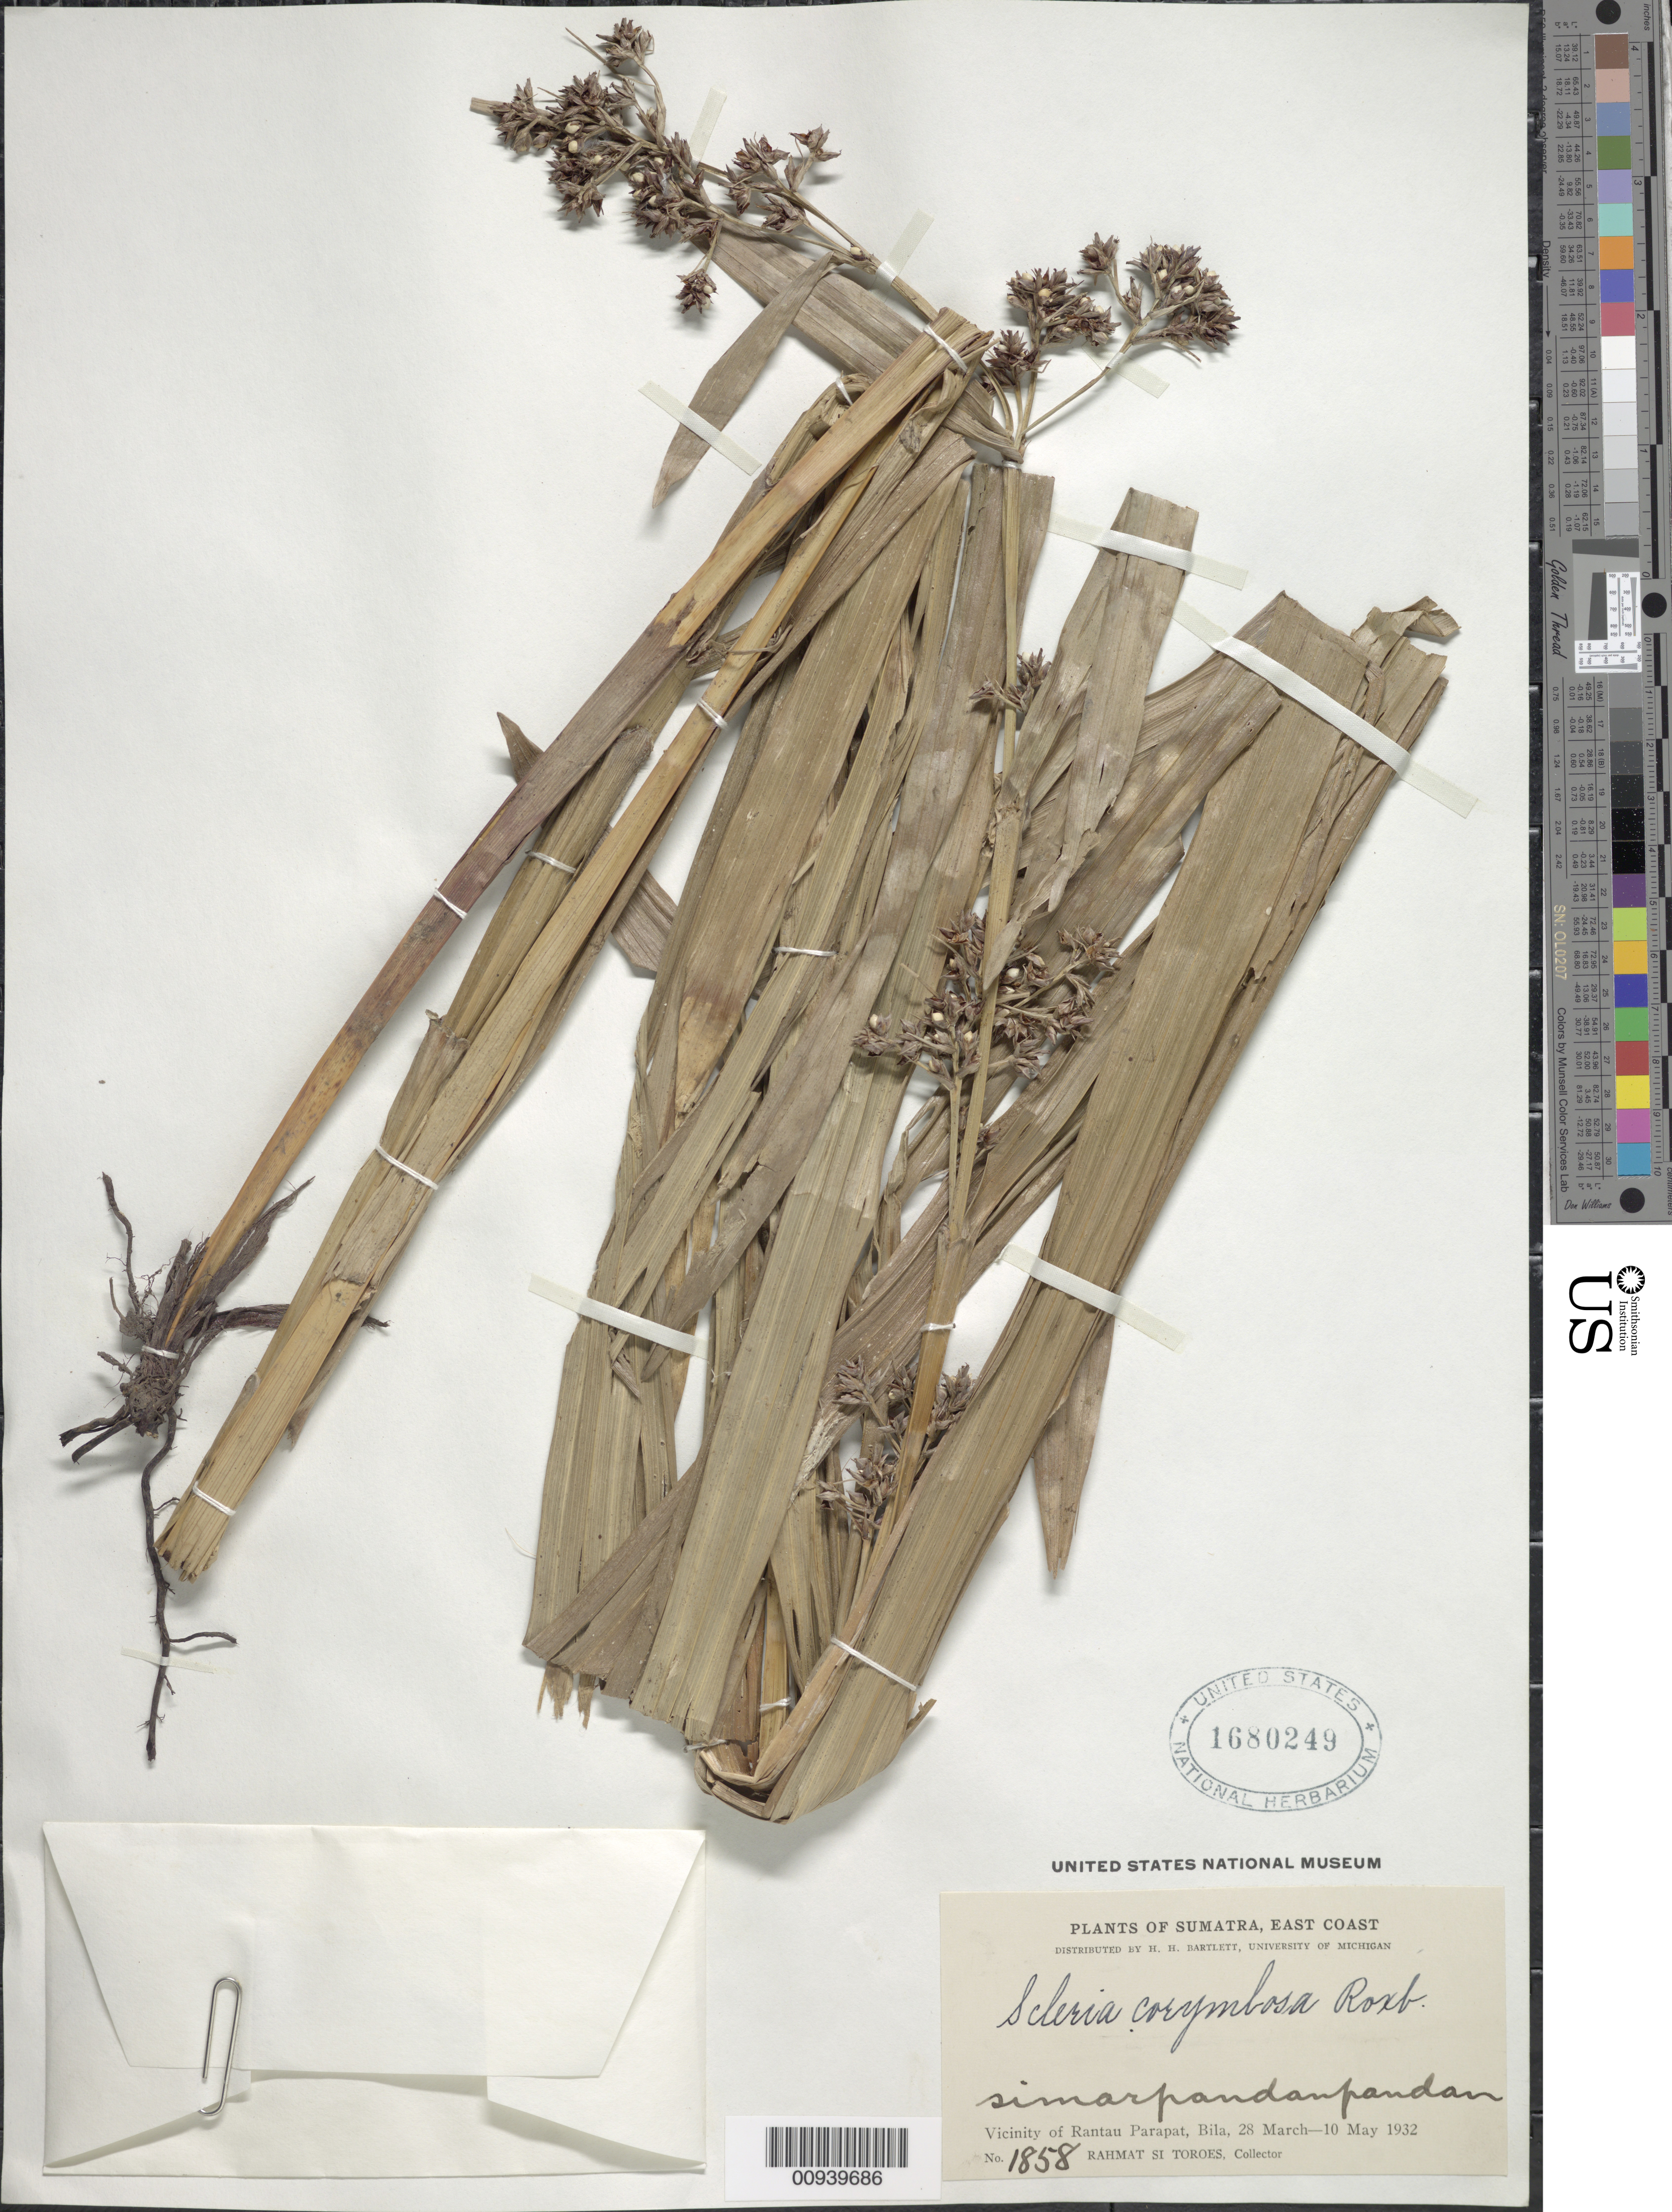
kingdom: Plantae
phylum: Tracheophyta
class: Liliopsida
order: Poales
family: Cyperaceae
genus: Scleria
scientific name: Scleria corymbosa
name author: Roxb.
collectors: Rahmat Si Boeea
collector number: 1858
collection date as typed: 28 Mar 1932 to 10 May 1932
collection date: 1932-03-28/1932-05-10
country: Indonesia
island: Sumatra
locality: Vicinity of Rantau Parapat, Bila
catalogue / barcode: US 1680249